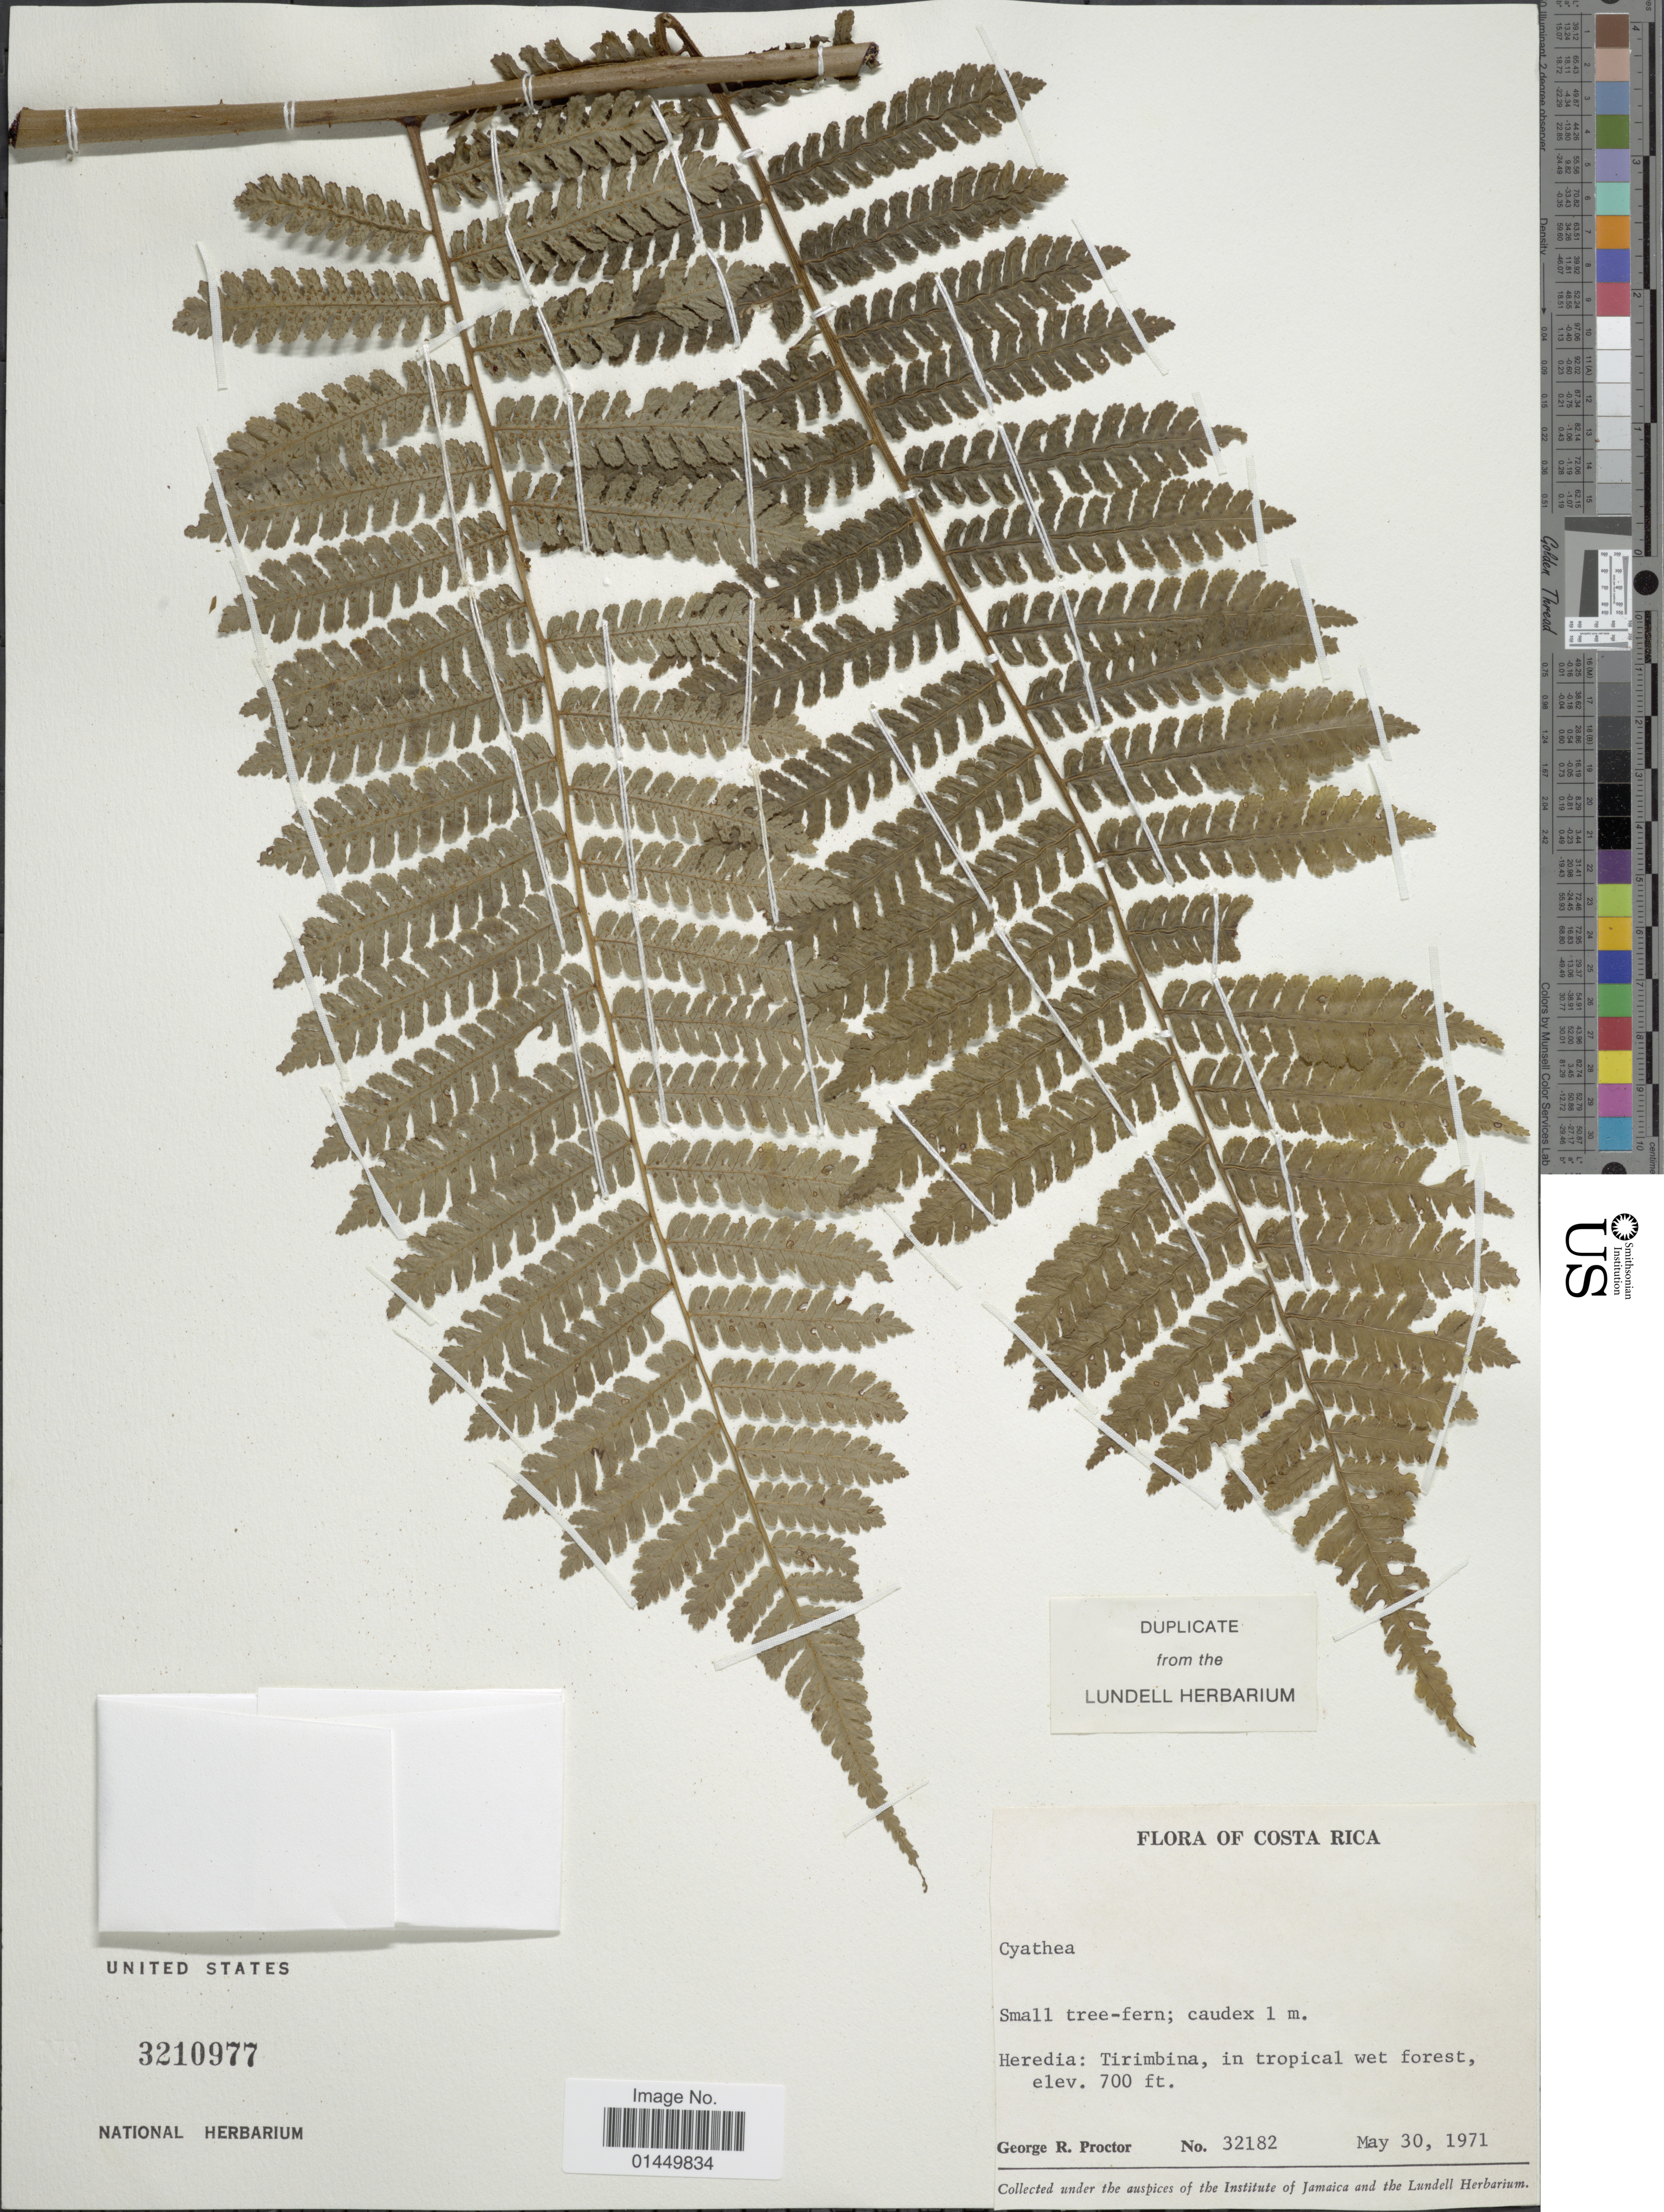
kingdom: Plantae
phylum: Tracheophyta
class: Polypodiopsida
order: Cyatheales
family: Cyatheaceae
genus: Cyathea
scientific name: Cyathea sp.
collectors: G. R. Proctor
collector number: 32182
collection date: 1971-05-30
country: Costa Rica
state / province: Heredia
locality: Tirimbina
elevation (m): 213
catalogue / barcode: US 3210977